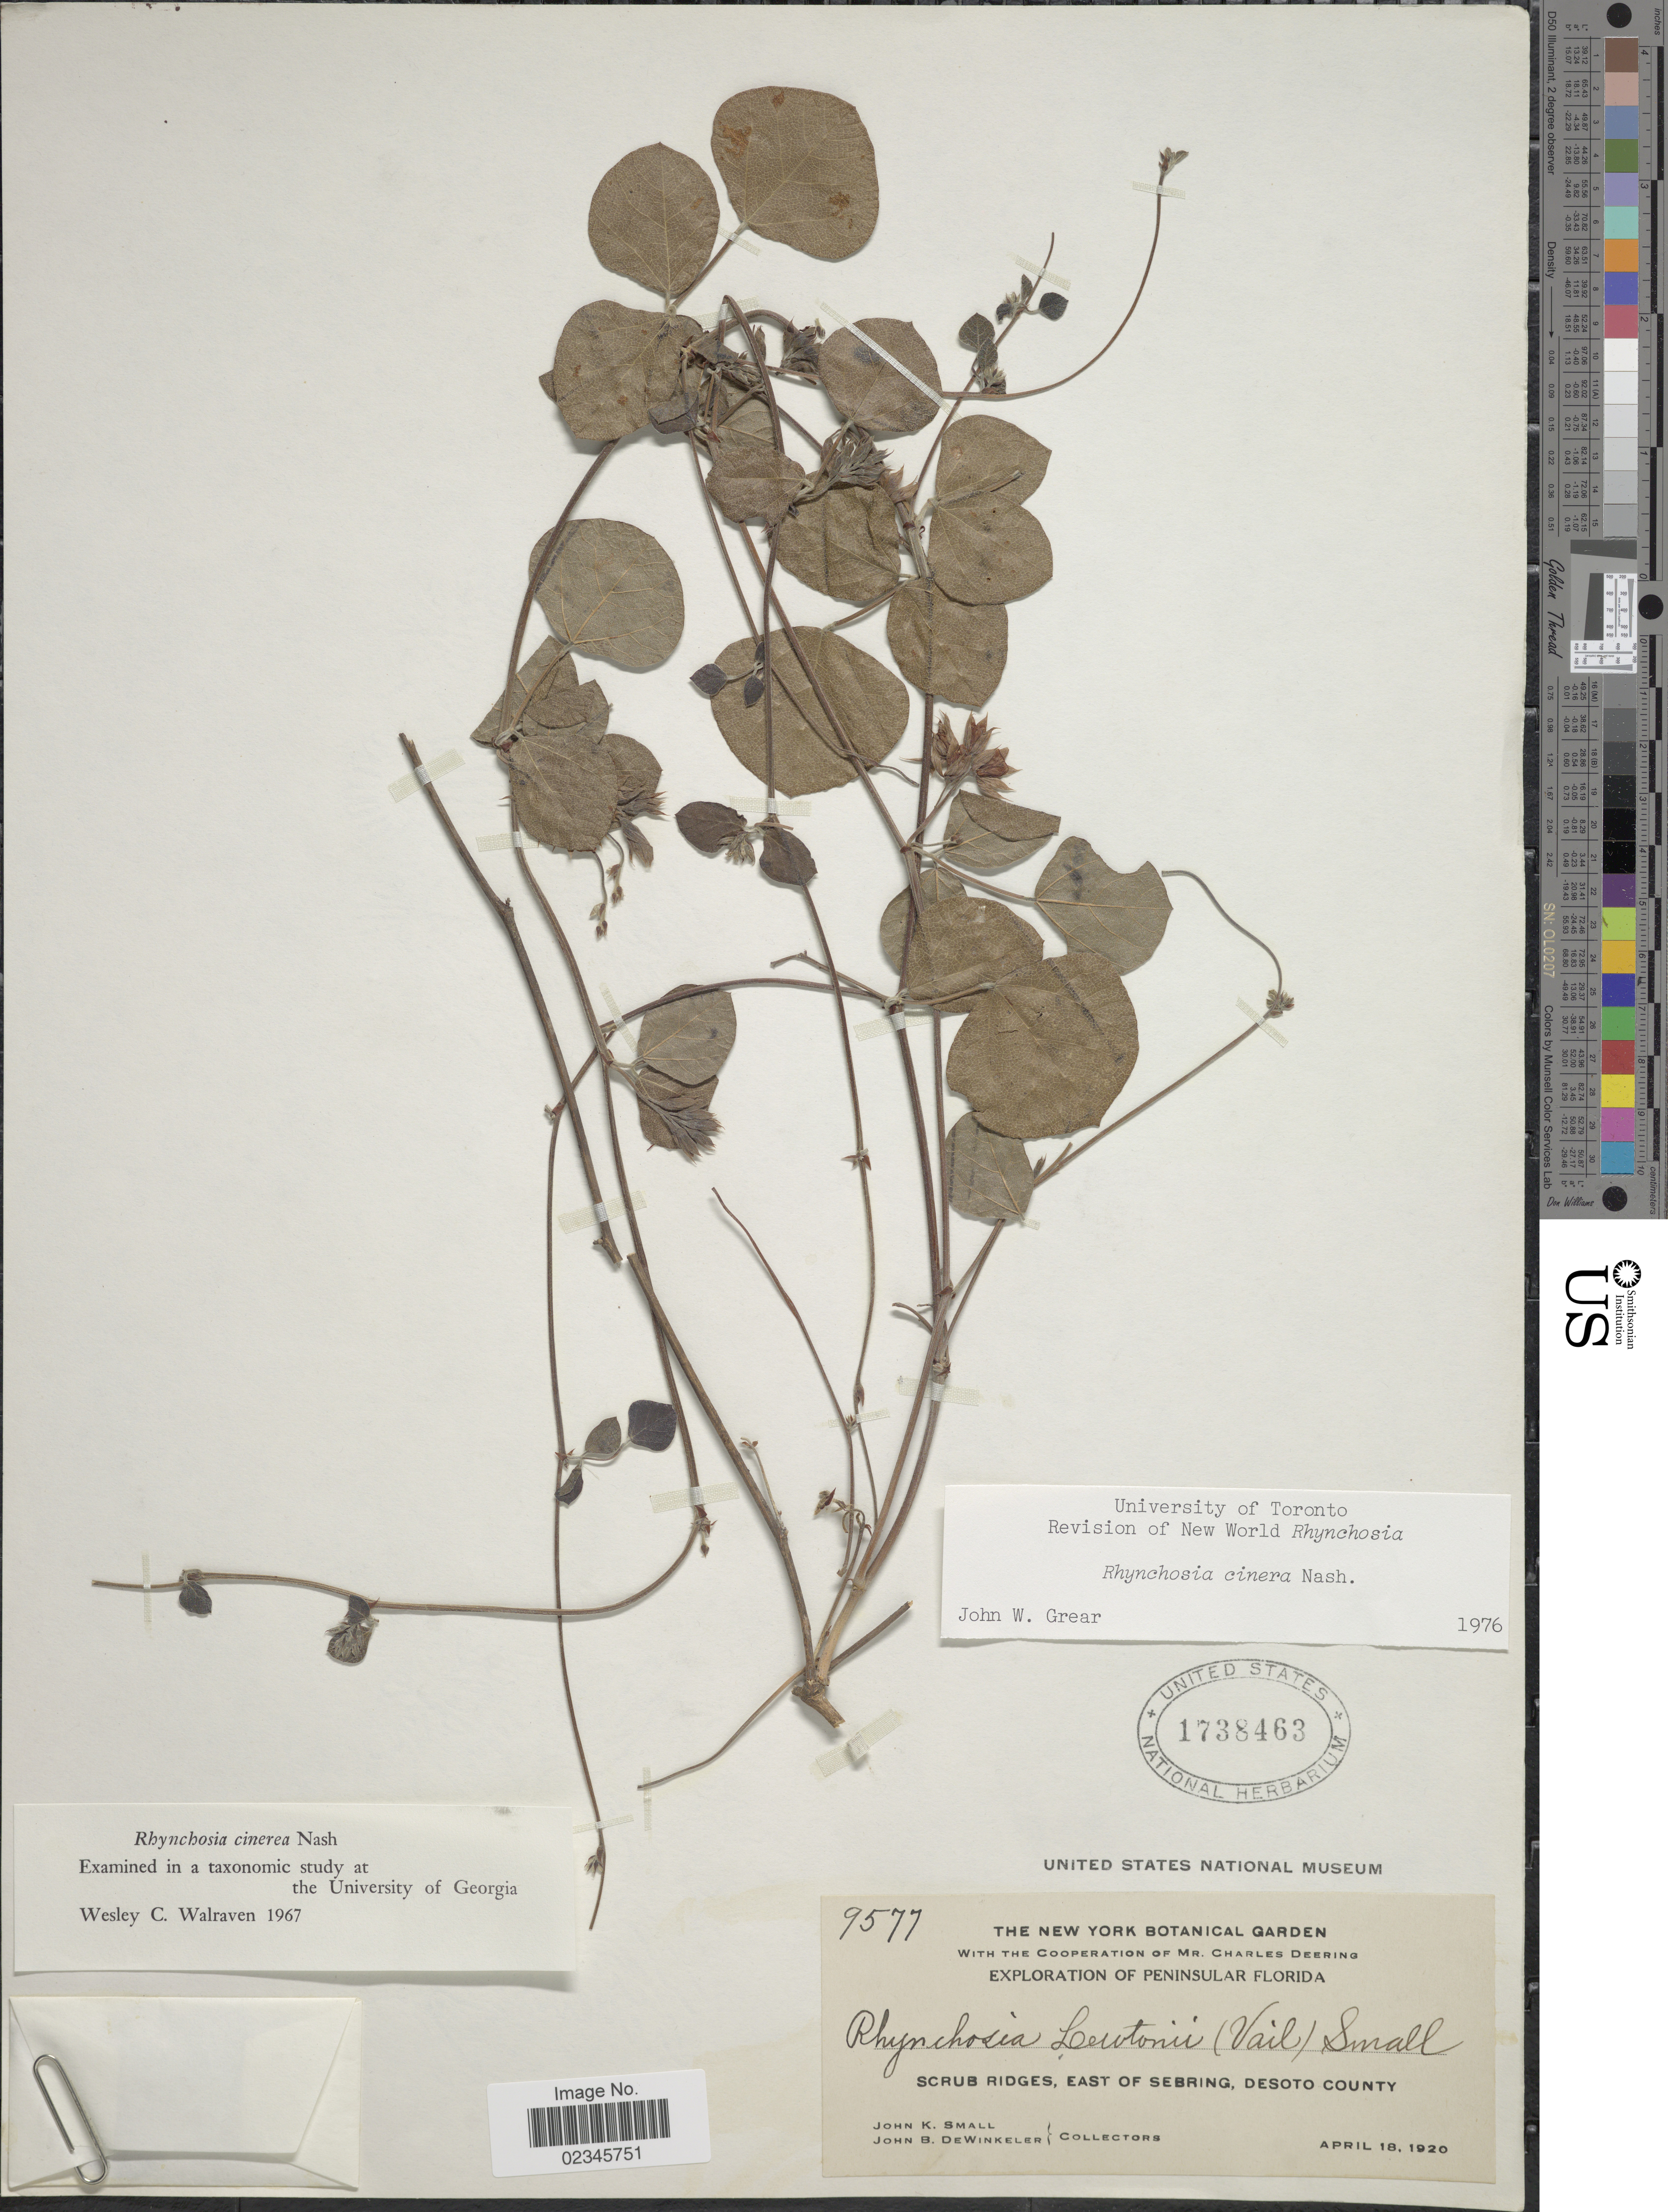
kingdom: Plantae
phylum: Tracheophyta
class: Magnoliopsida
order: Fabales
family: Fabaceae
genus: Cajanus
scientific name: Cajanus cinereus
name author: (F. Muell. ex Benth.) F. Muell.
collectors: J. K. Small & J. B. Dewinkeler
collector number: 9577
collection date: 1920-04-18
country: United States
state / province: Florida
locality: Peninsular Florida, Scrub Ridges, east of Sebring, Desoto County.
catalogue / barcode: US 1738463